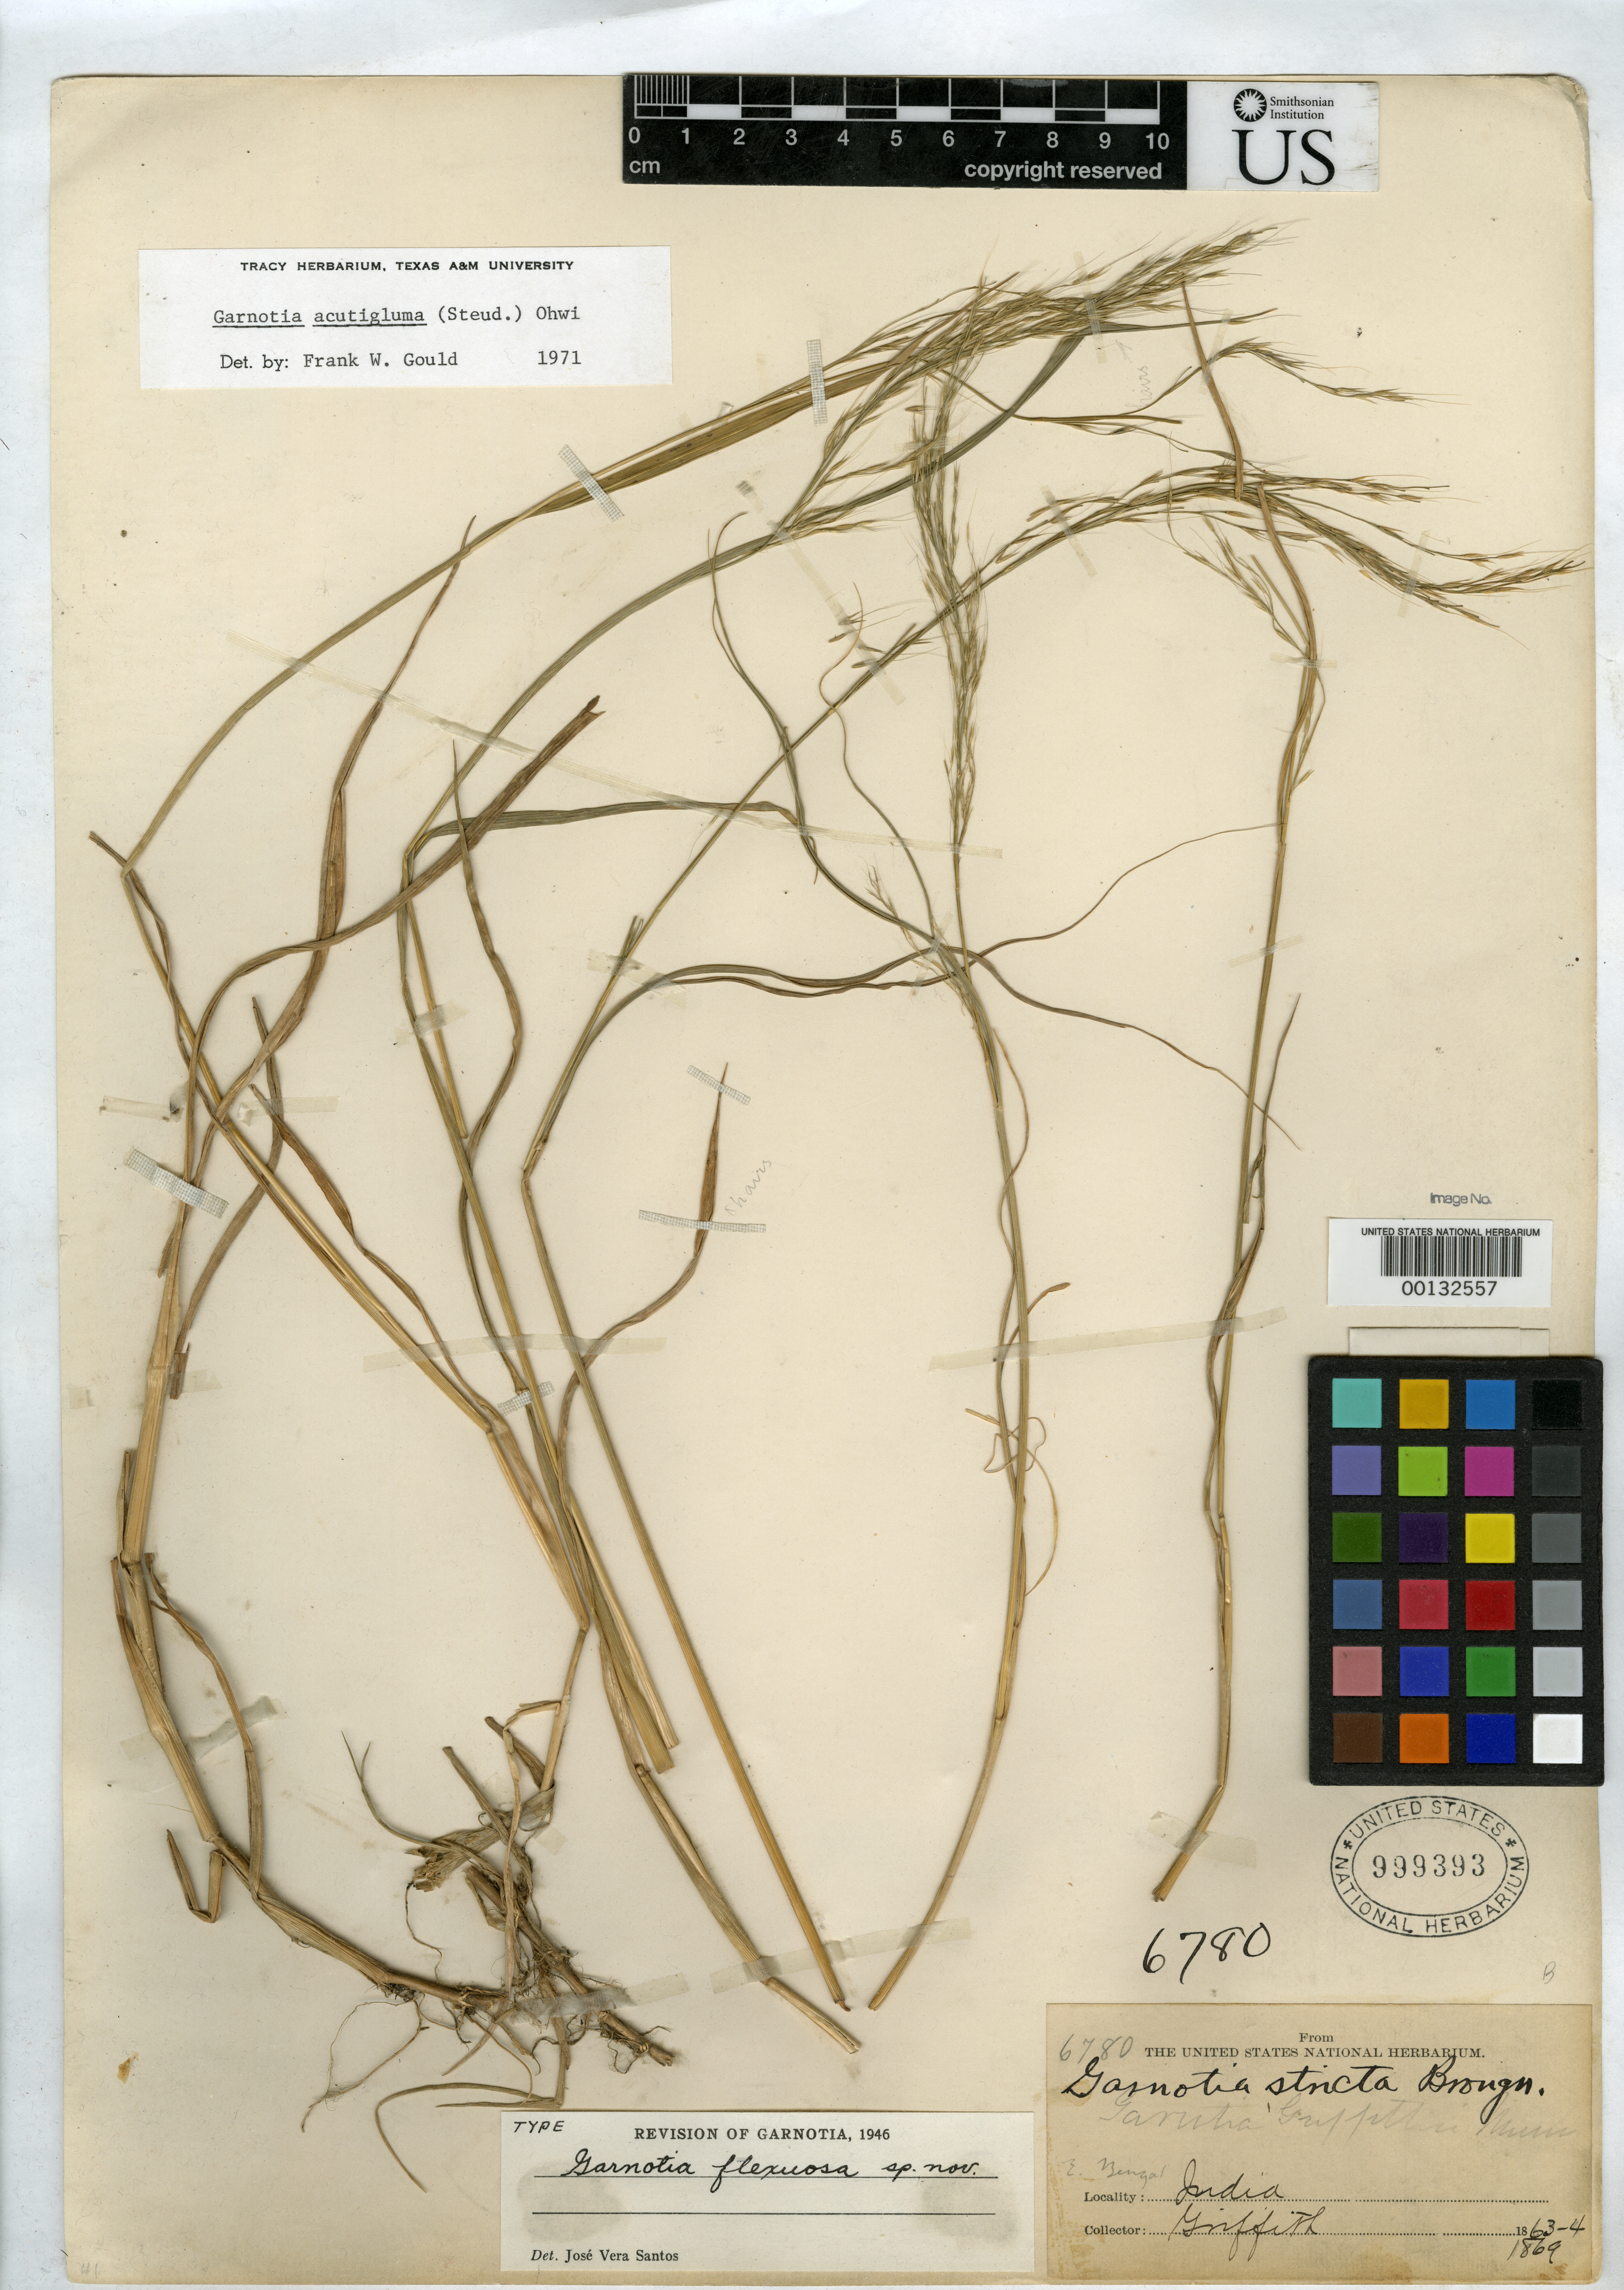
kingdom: Plantae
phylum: Tracheophyta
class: Liliopsida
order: Poales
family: Poaceae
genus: Garnotia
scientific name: Garnotia flexuosa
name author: Santos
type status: Holotype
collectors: H. Griffith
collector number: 6780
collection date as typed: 1863 to -- --- 1864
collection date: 1863/1864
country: India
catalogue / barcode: US 999393